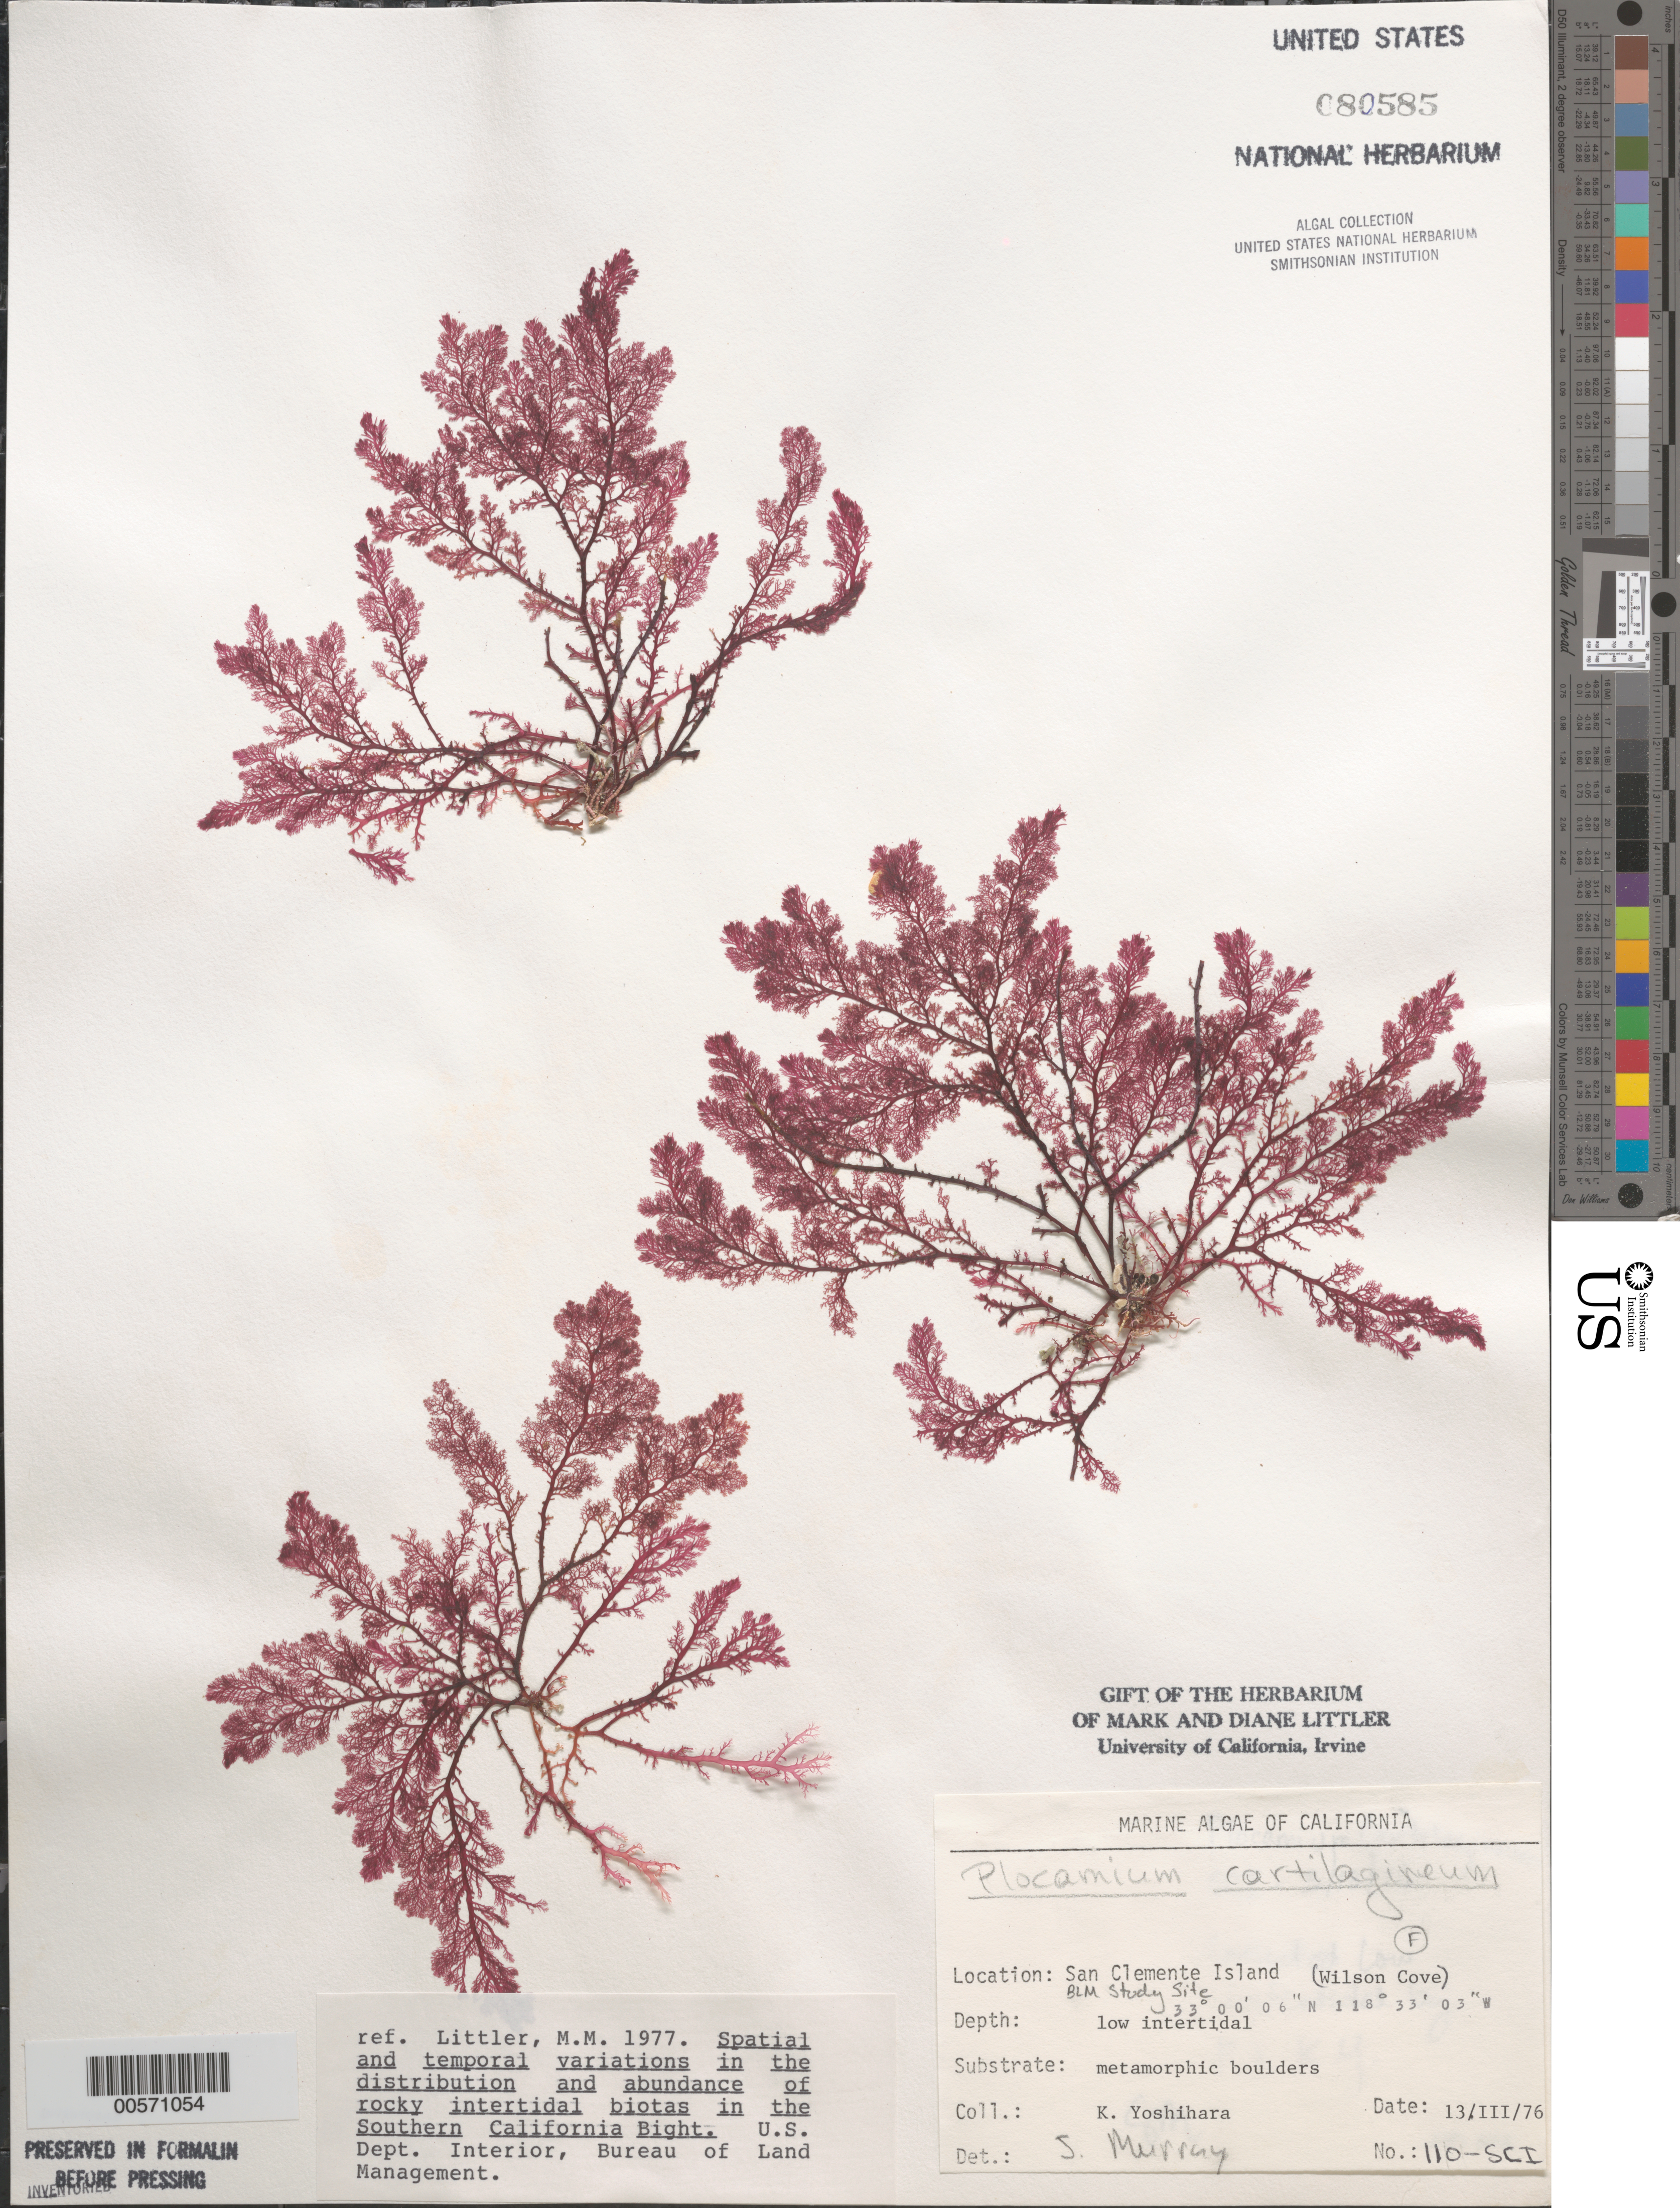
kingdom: Plantae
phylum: Rhodophyta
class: Florideophyceae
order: Plocamiales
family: Plocamiaceae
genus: Plocamium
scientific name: Plocamium cartilagineum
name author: (L.) P.S. Dixon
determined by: Murray, S. N.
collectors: K. Yoshihara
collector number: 110-SCI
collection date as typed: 13 Mar 1976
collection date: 1976-03-13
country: United States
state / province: California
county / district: Los Angeles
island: San Clemente Island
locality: Wilson Cove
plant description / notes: BLM-SOCALBIGHT Rocky Intertidal Survey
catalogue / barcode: US 80585